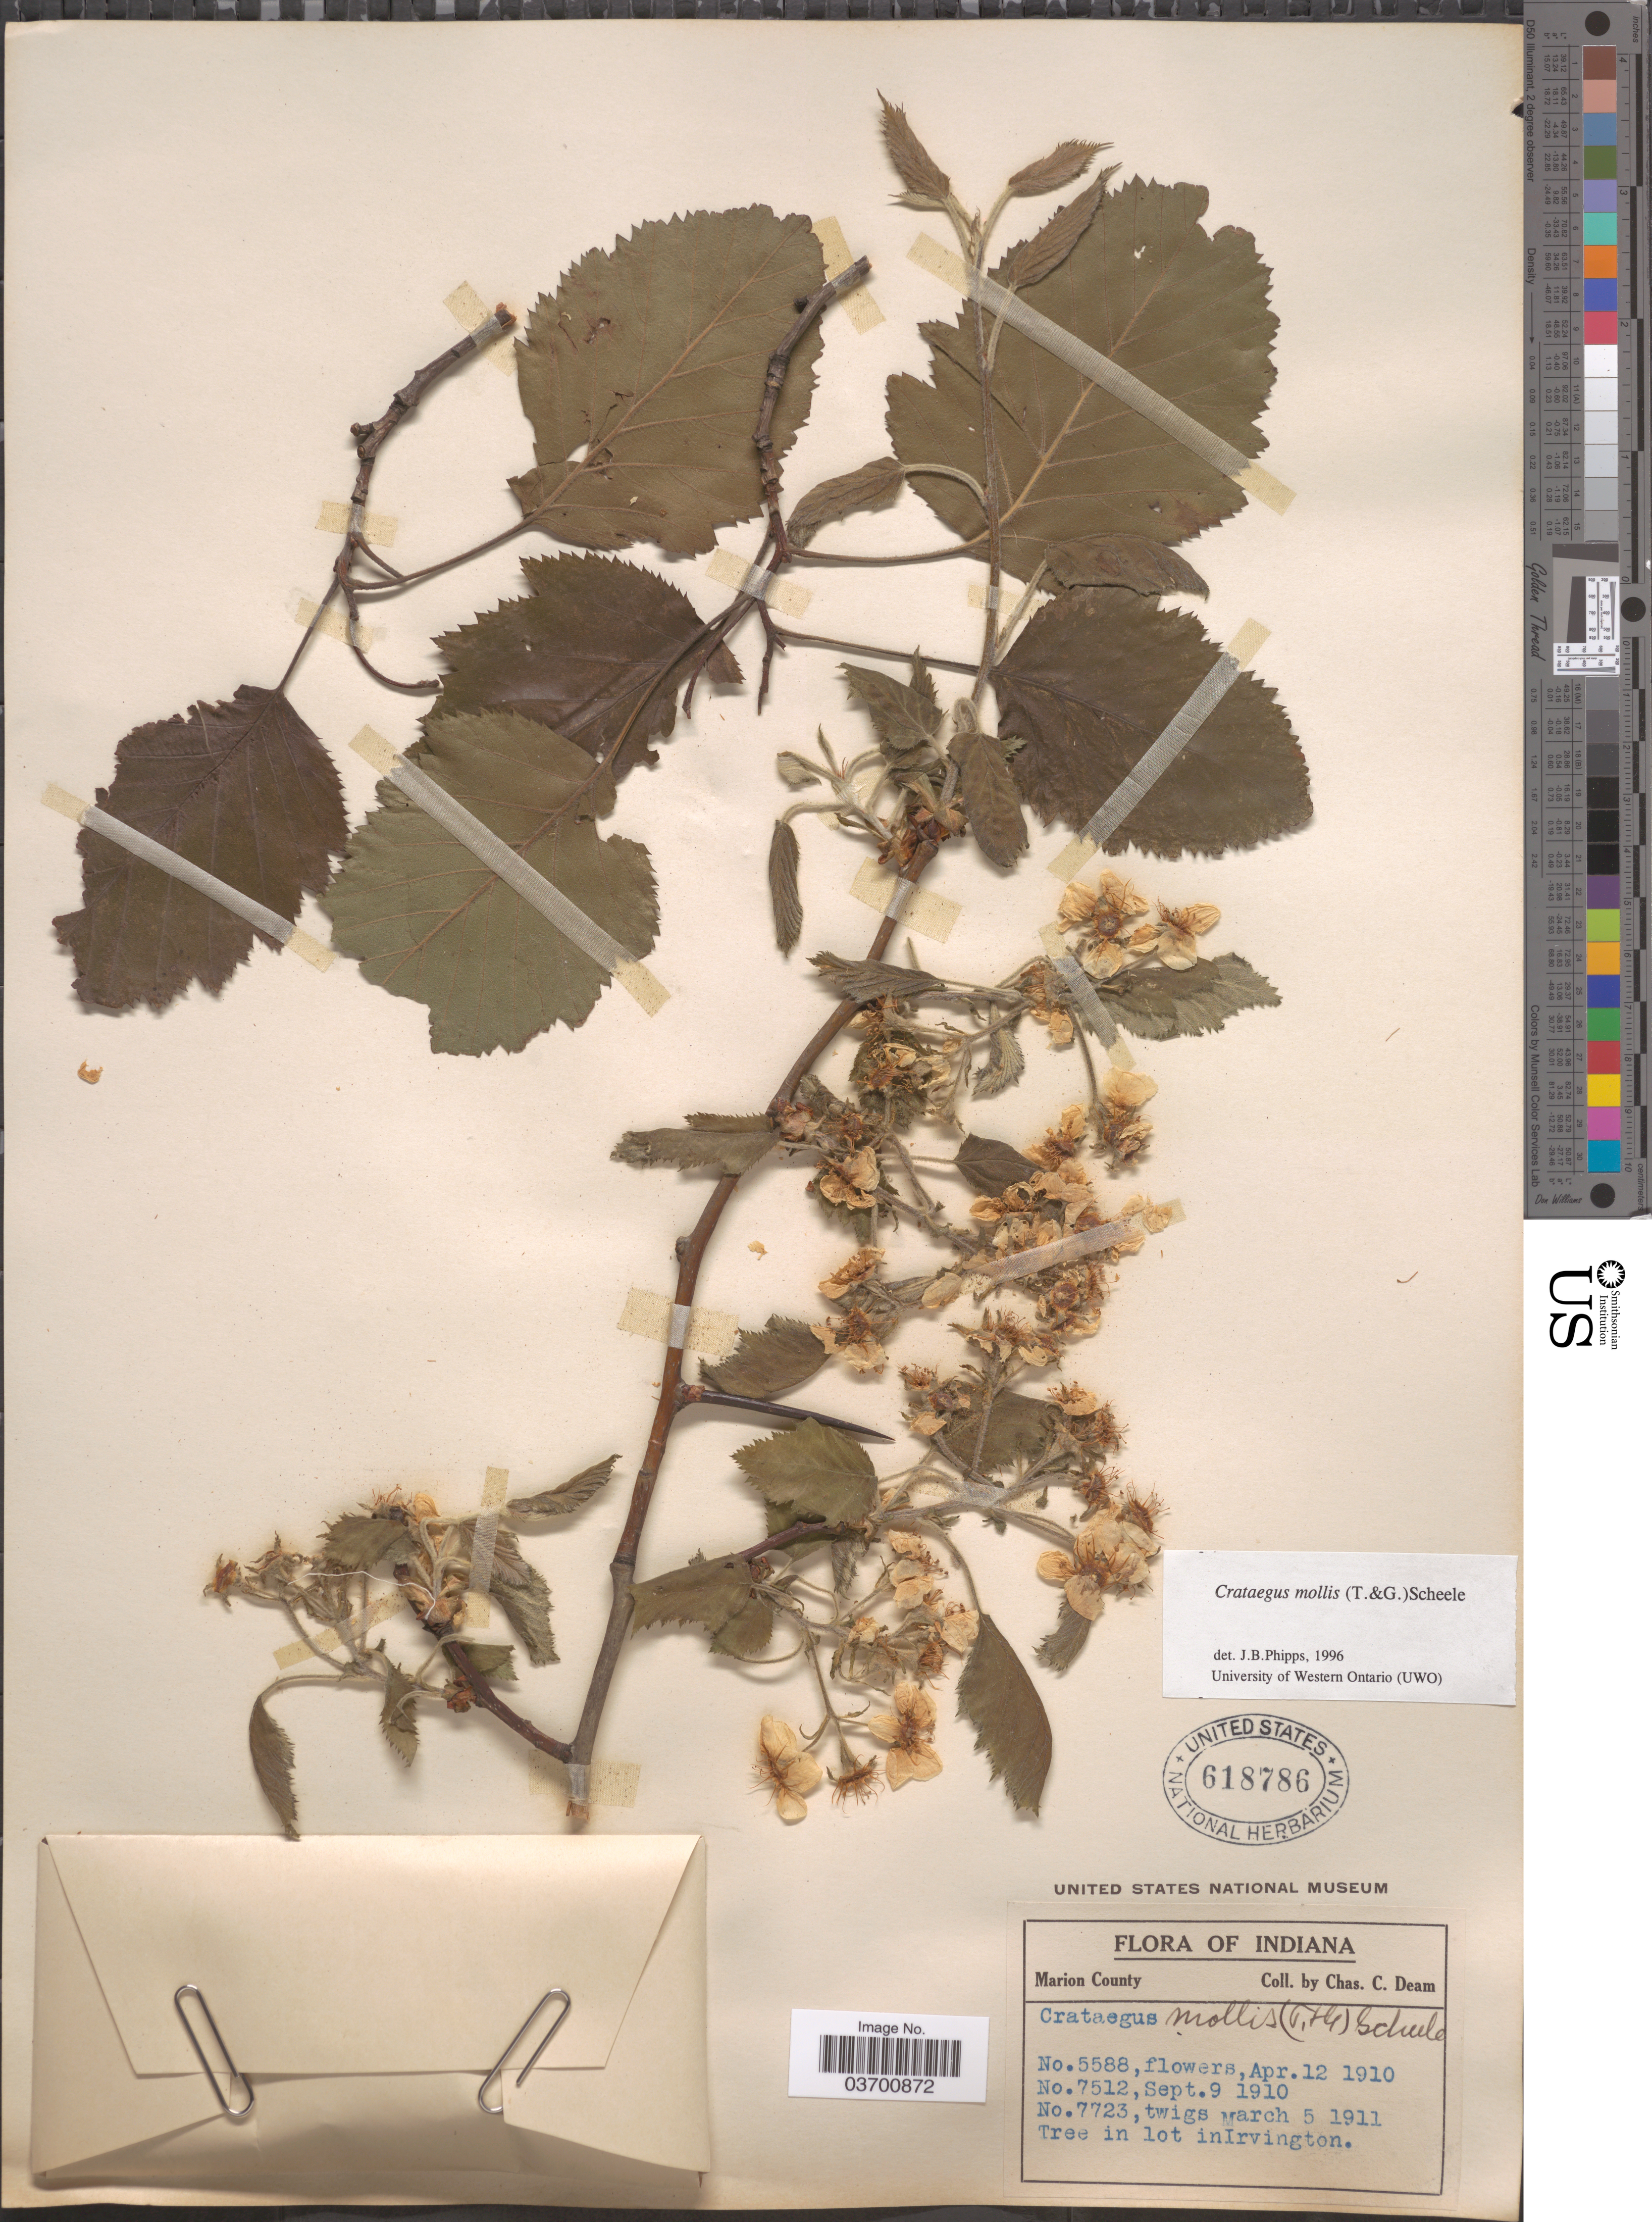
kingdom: Plantae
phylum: Tracheophyta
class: Magnoliopsida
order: Rosales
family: Rosaceae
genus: Crataegus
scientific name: Crataegus mollis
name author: (Torr. & A. Gray) Scheele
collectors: C. C. Deam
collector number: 7512?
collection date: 1910-09-09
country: United States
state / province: Indiana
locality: Marion County. Irvington.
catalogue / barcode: US 618786